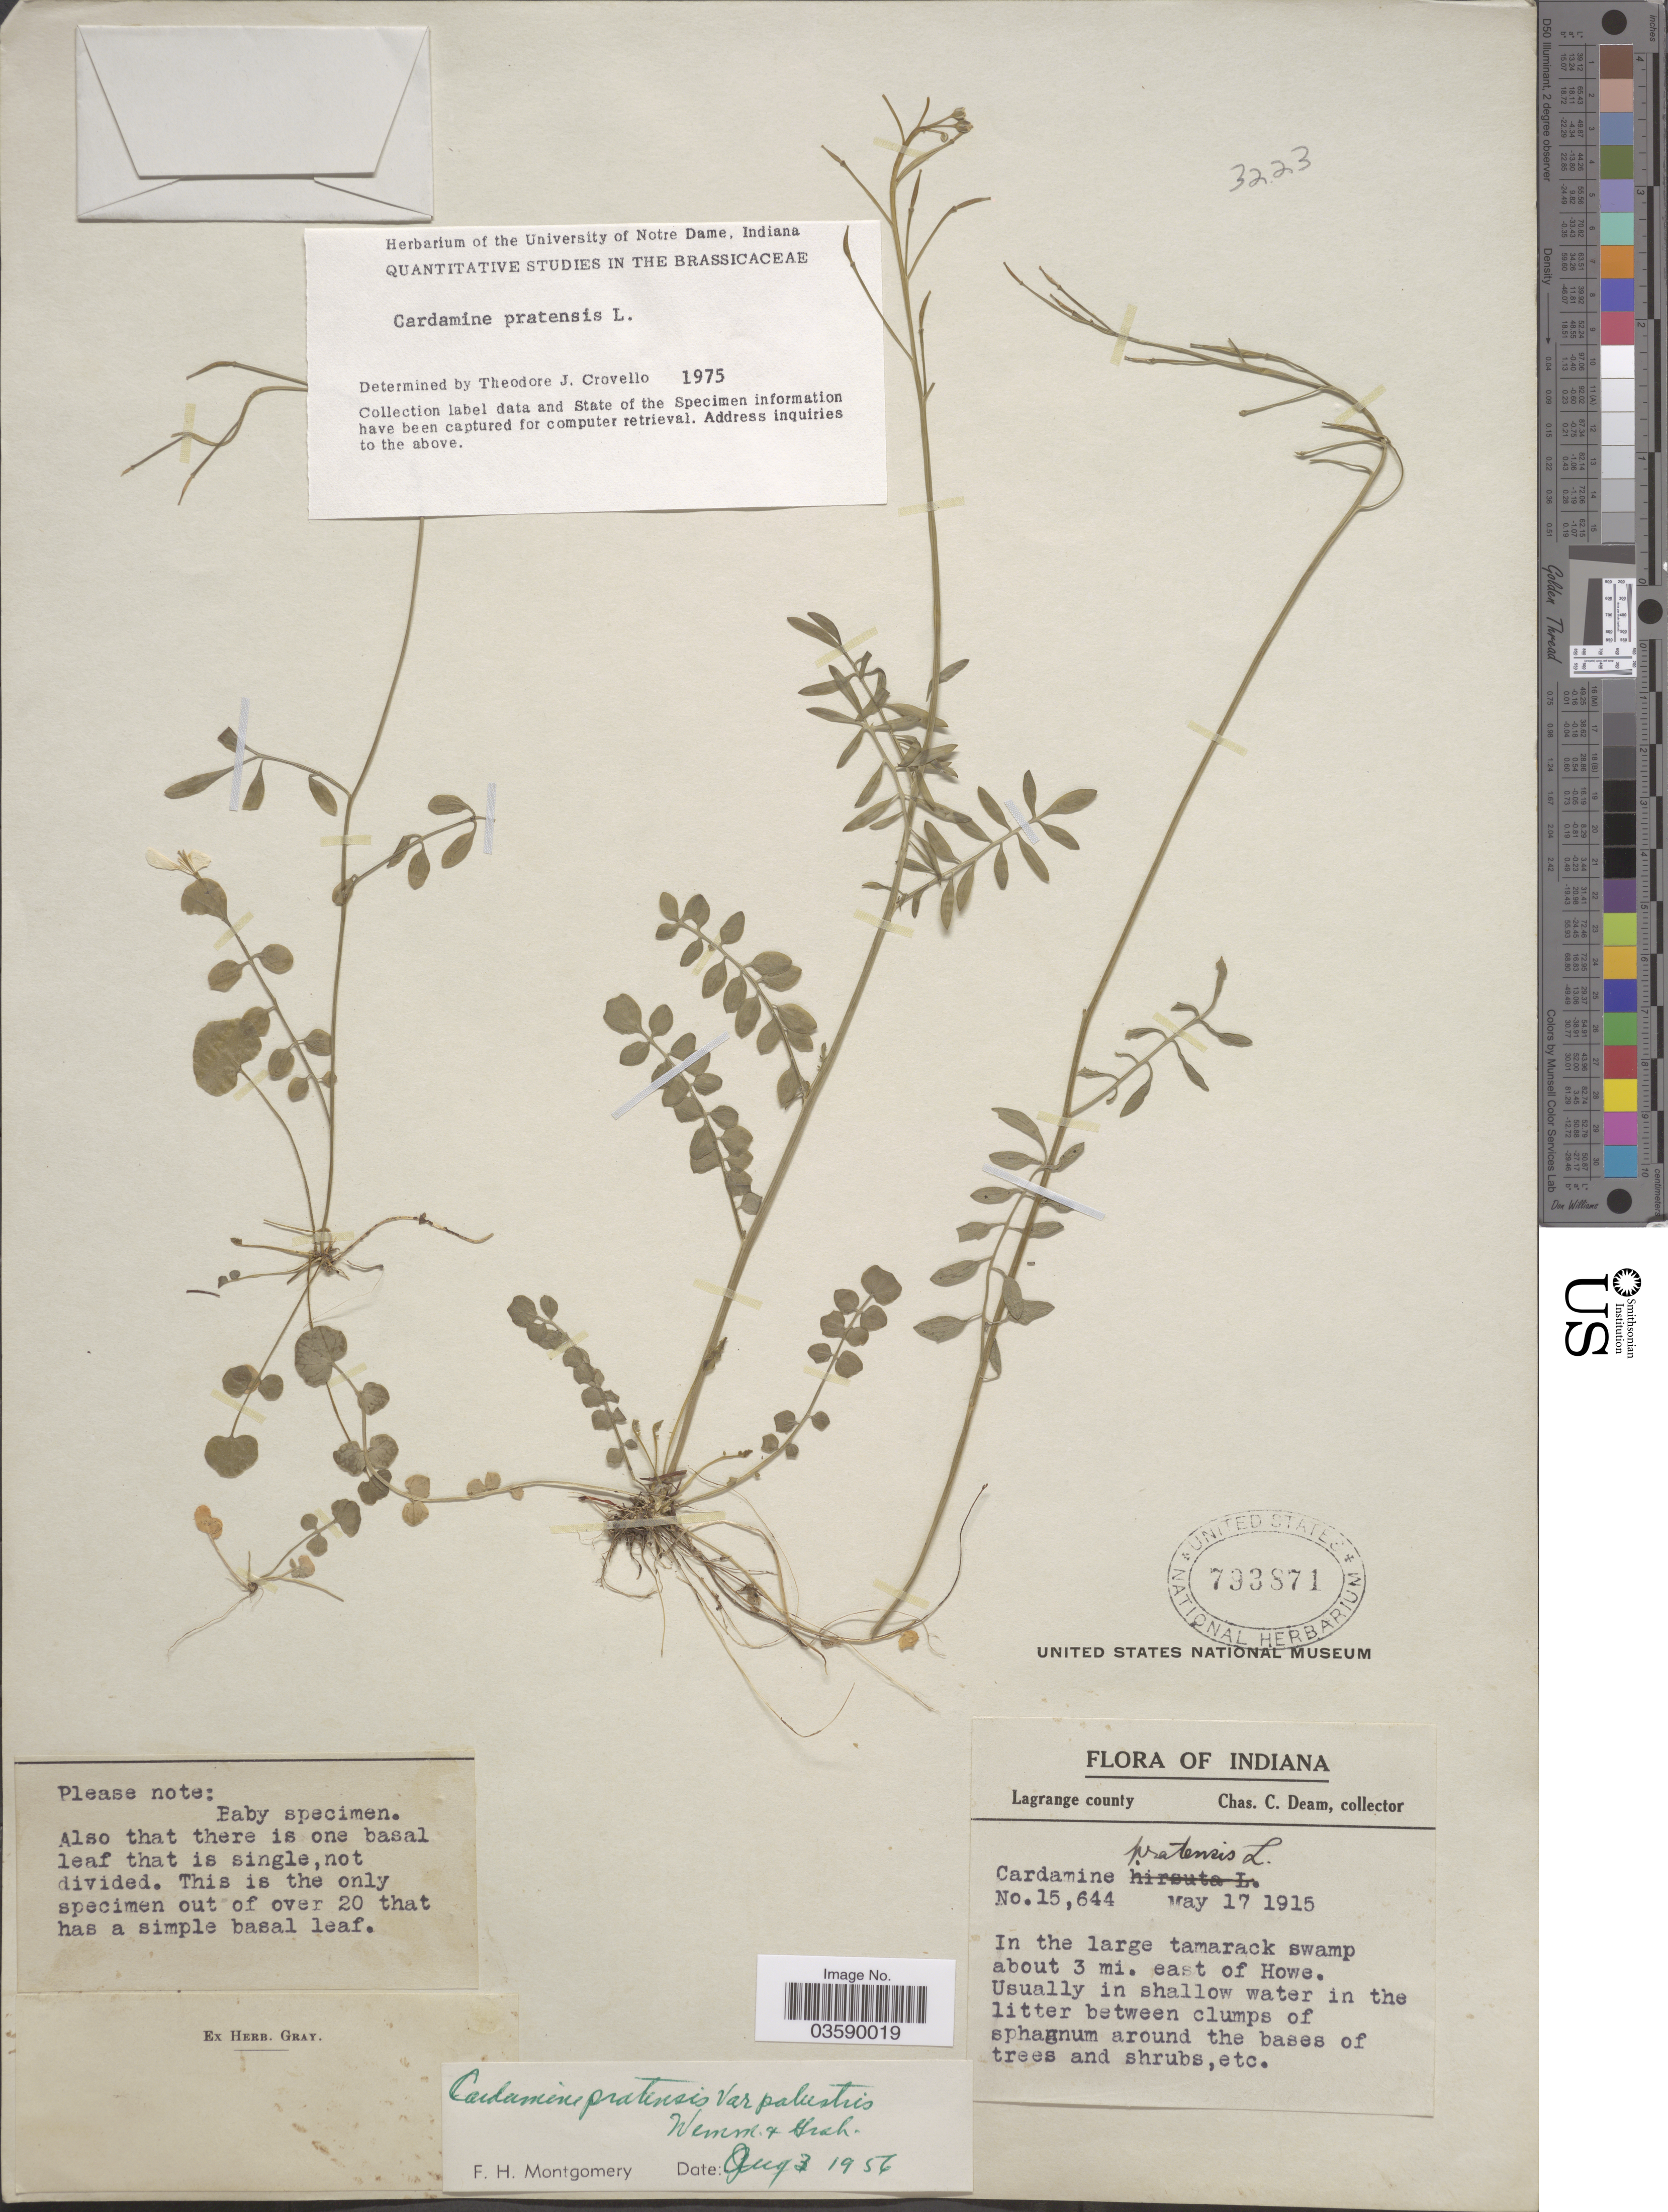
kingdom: Plantae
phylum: Tracheophyta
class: Magnoliopsida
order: Brassicales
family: Brassicaceae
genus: Cardamine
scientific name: Cardamine pratensis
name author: L.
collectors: C. C. Deam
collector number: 15644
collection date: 1915-05-17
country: United States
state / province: Indiana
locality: Lagrange county. In the large tamarack swamp about 3 mi. east of Howe.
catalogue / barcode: US 793871